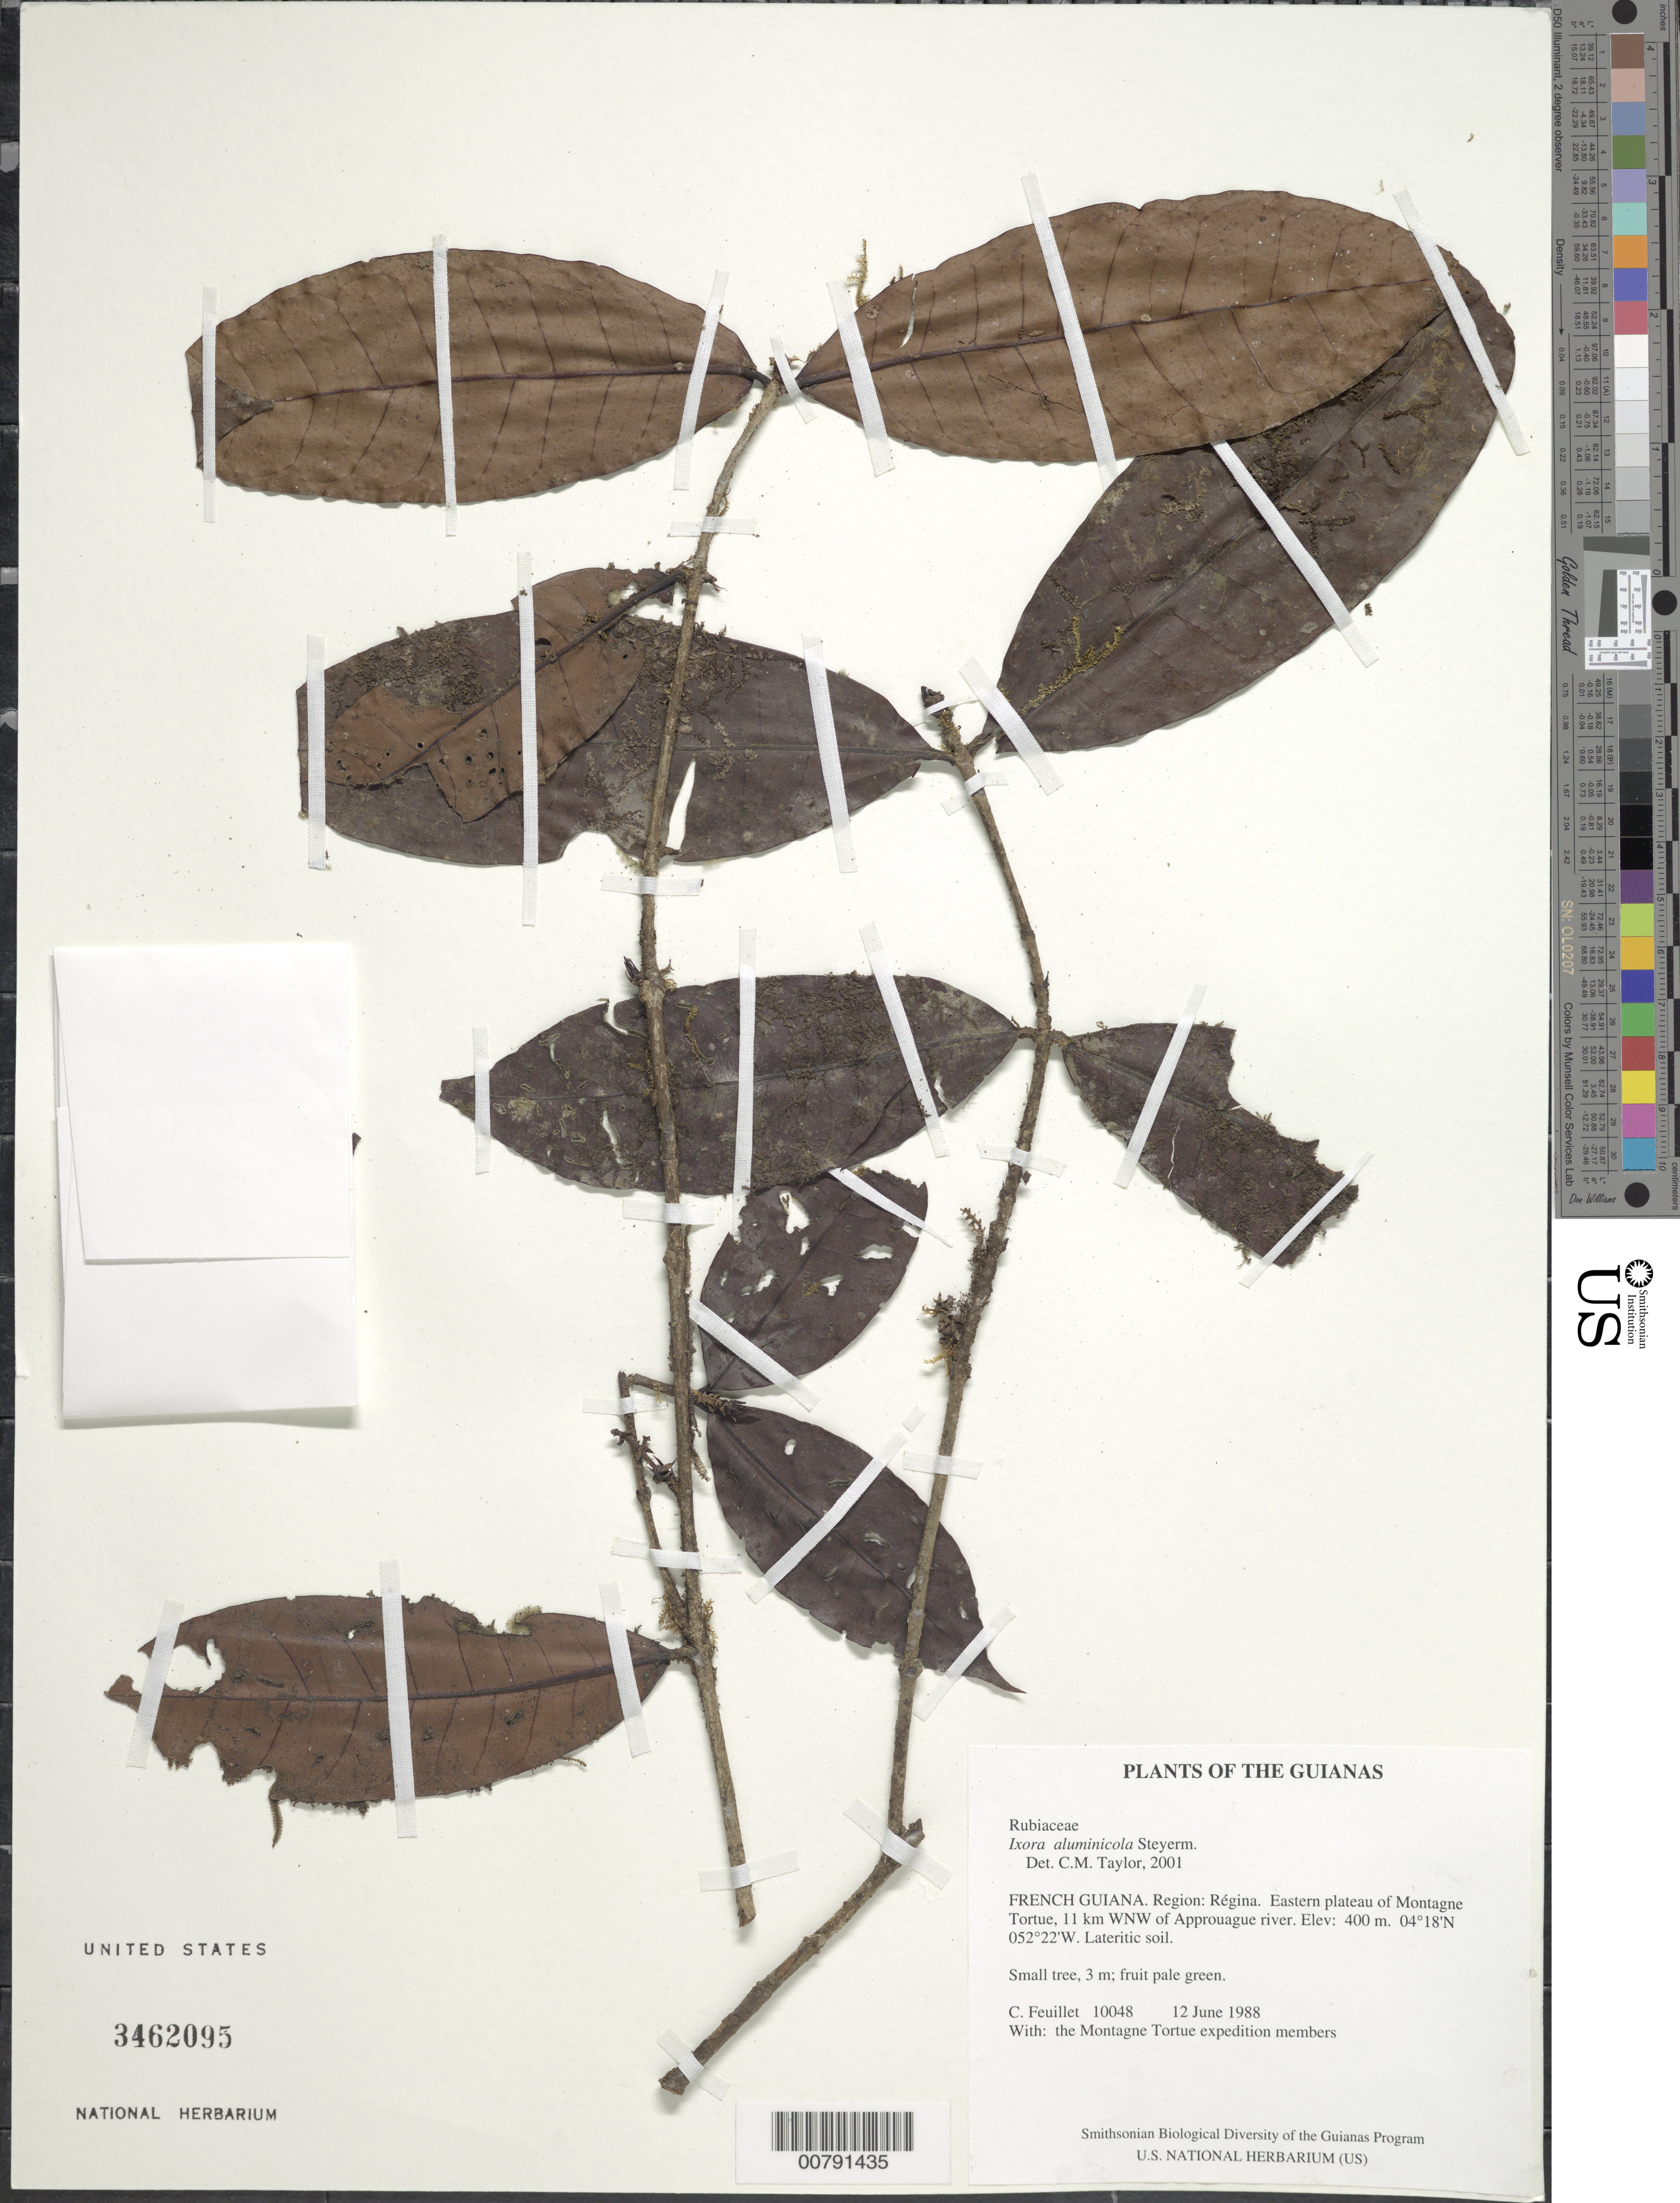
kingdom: Plantae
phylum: Tracheophyta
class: Magnoliopsida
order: Gentianales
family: Rubiaceae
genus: Ixora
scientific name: Ixora aluminicola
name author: Steyerm.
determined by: Taylor, Charlotte M.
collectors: C. Feuillet & Montagne Torte Exped. members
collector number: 10048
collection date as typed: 12 June 1988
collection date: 1988-06-12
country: French Guiana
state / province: Cayenne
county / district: Regina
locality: Eastern plateau of Montagne Tortue, 11 km WNW of Approuague river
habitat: Lateritic soil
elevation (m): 400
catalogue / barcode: US 3462095